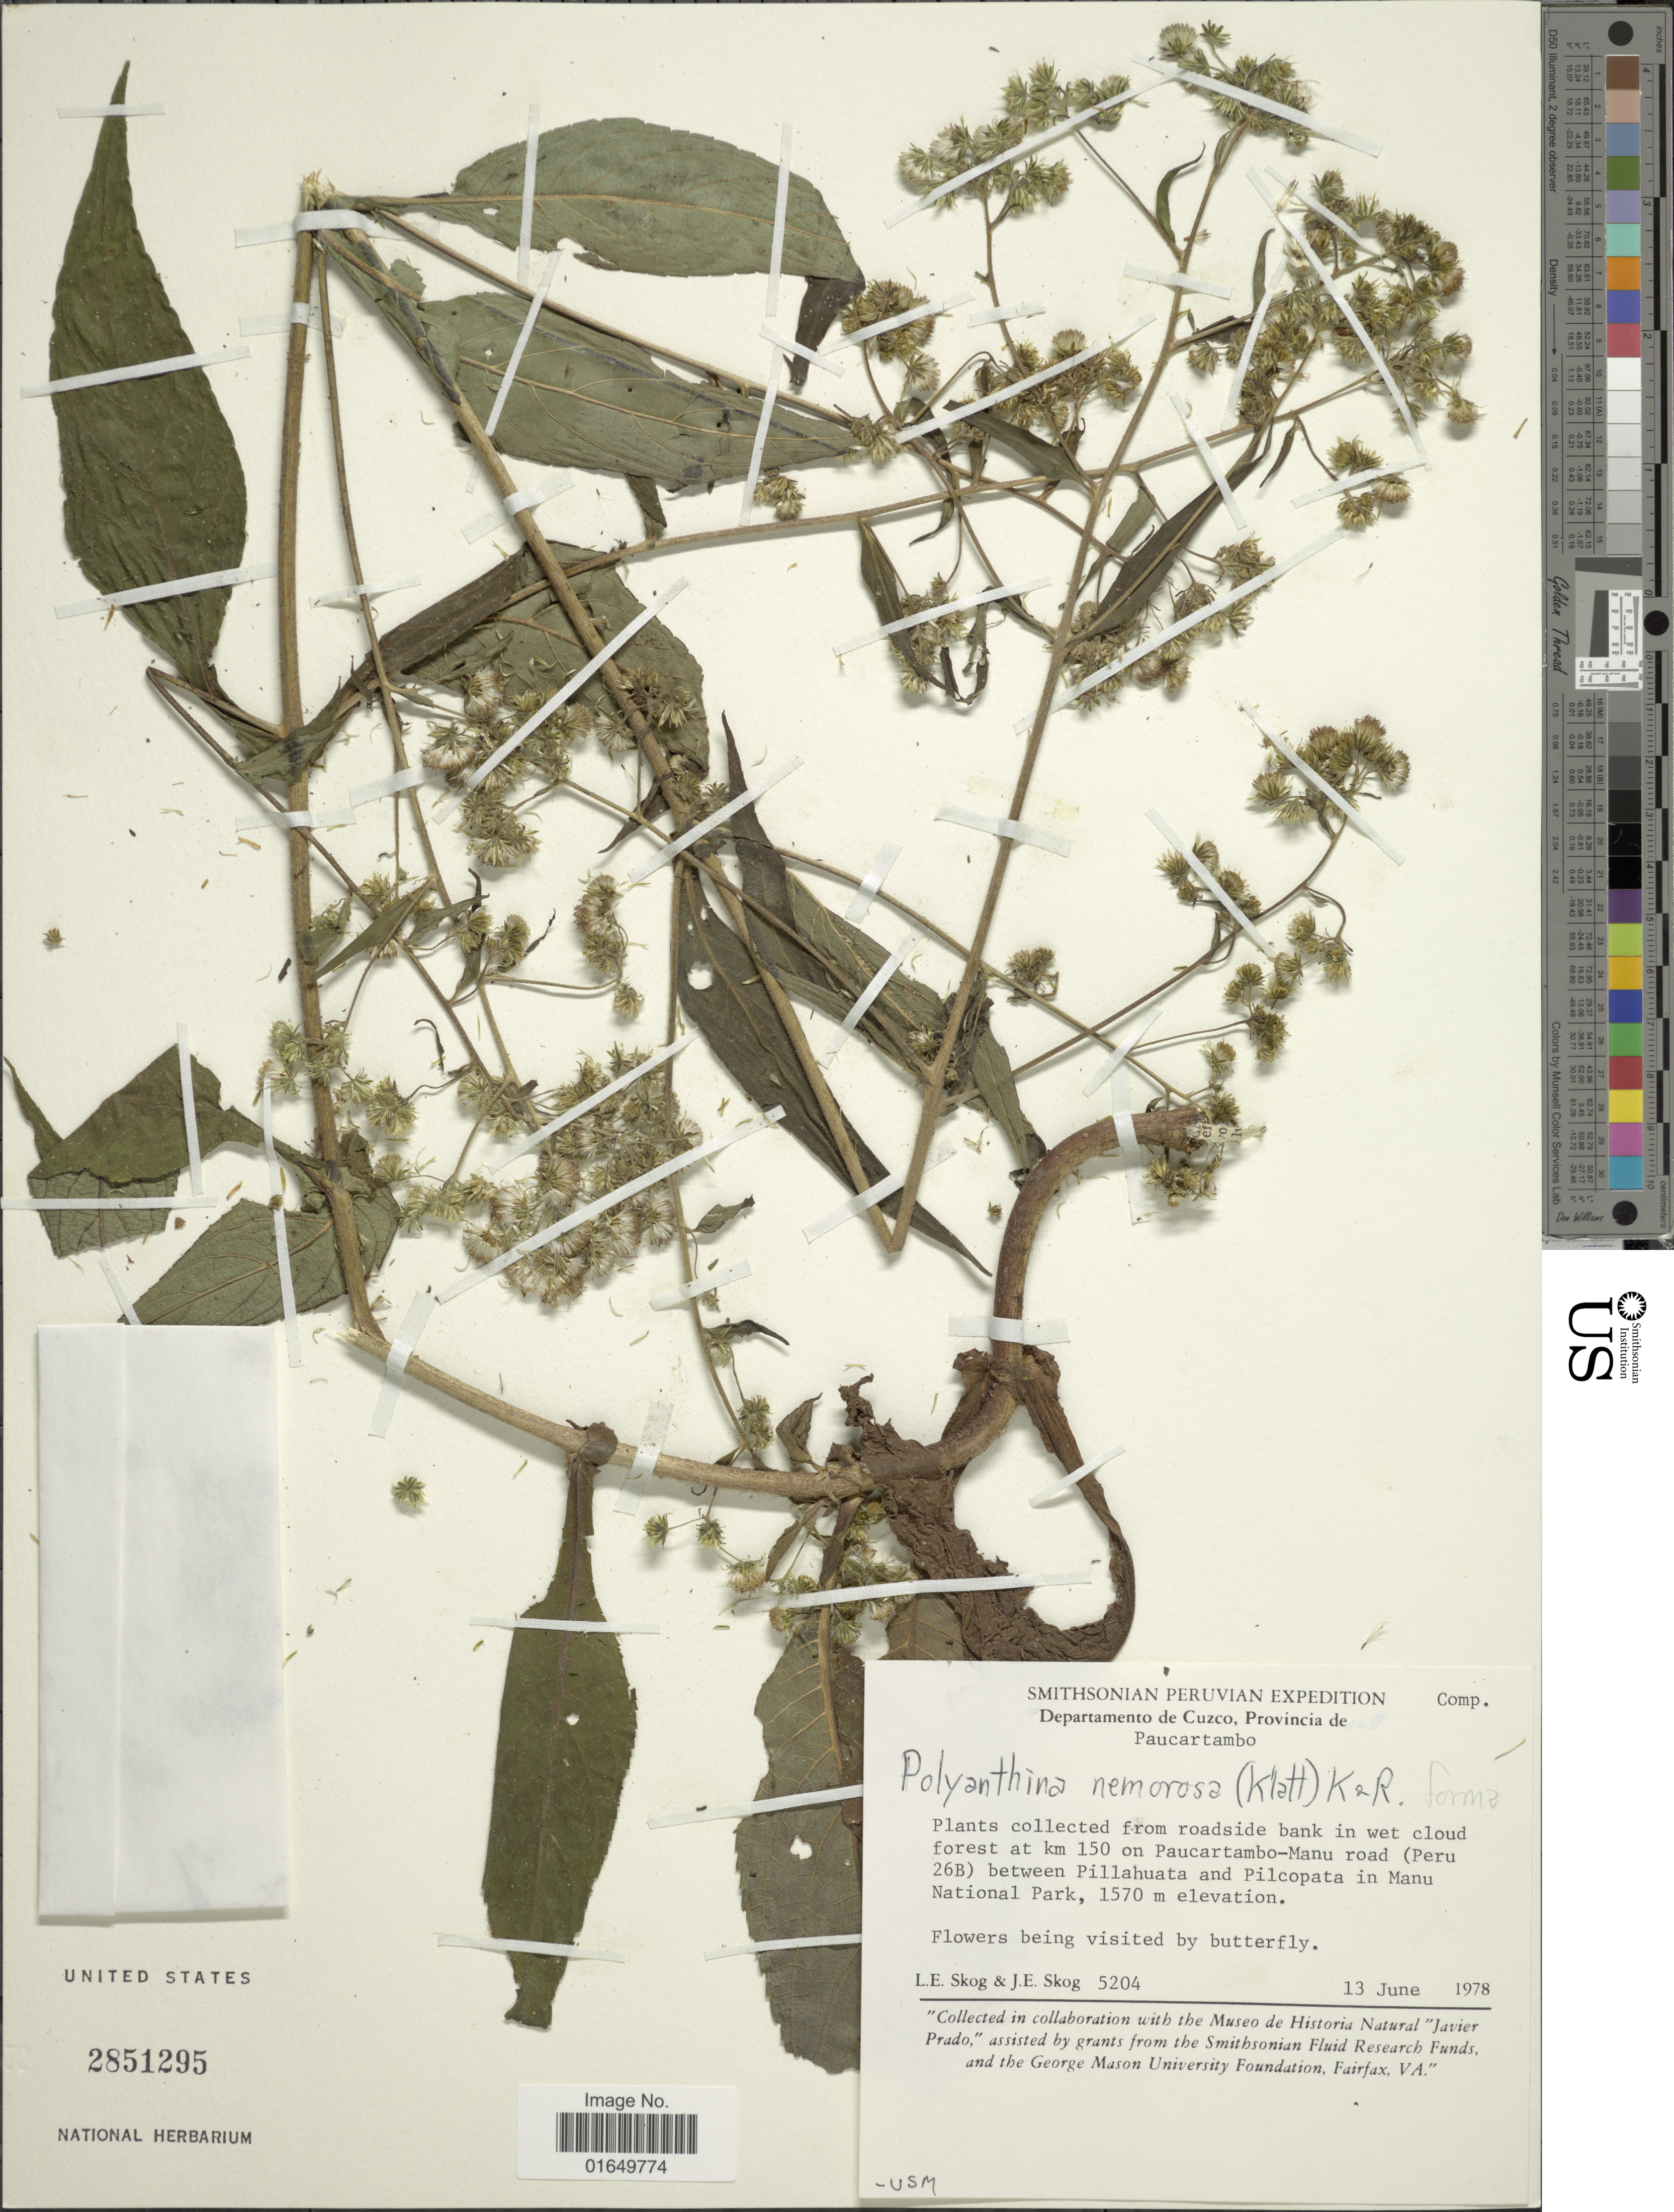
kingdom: Plantae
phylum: Tracheophyta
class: Magnoliopsida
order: Asterales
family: Asteraceae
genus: Polyanthina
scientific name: Polyanthina nemorosa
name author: (Klatt) R.M. King & H. Rob.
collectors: L. E. Skog & J. E. Skog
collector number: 5204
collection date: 1978-06-13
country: Peru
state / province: Cusco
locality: Provincia de Paucartambo. roadside bank in wet cloud forest at km 150 on Paucartambo-Manu road (Peru 26B) between Pillahuata and Pilcopata in Manu National Park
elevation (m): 1570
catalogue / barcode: US 2851295